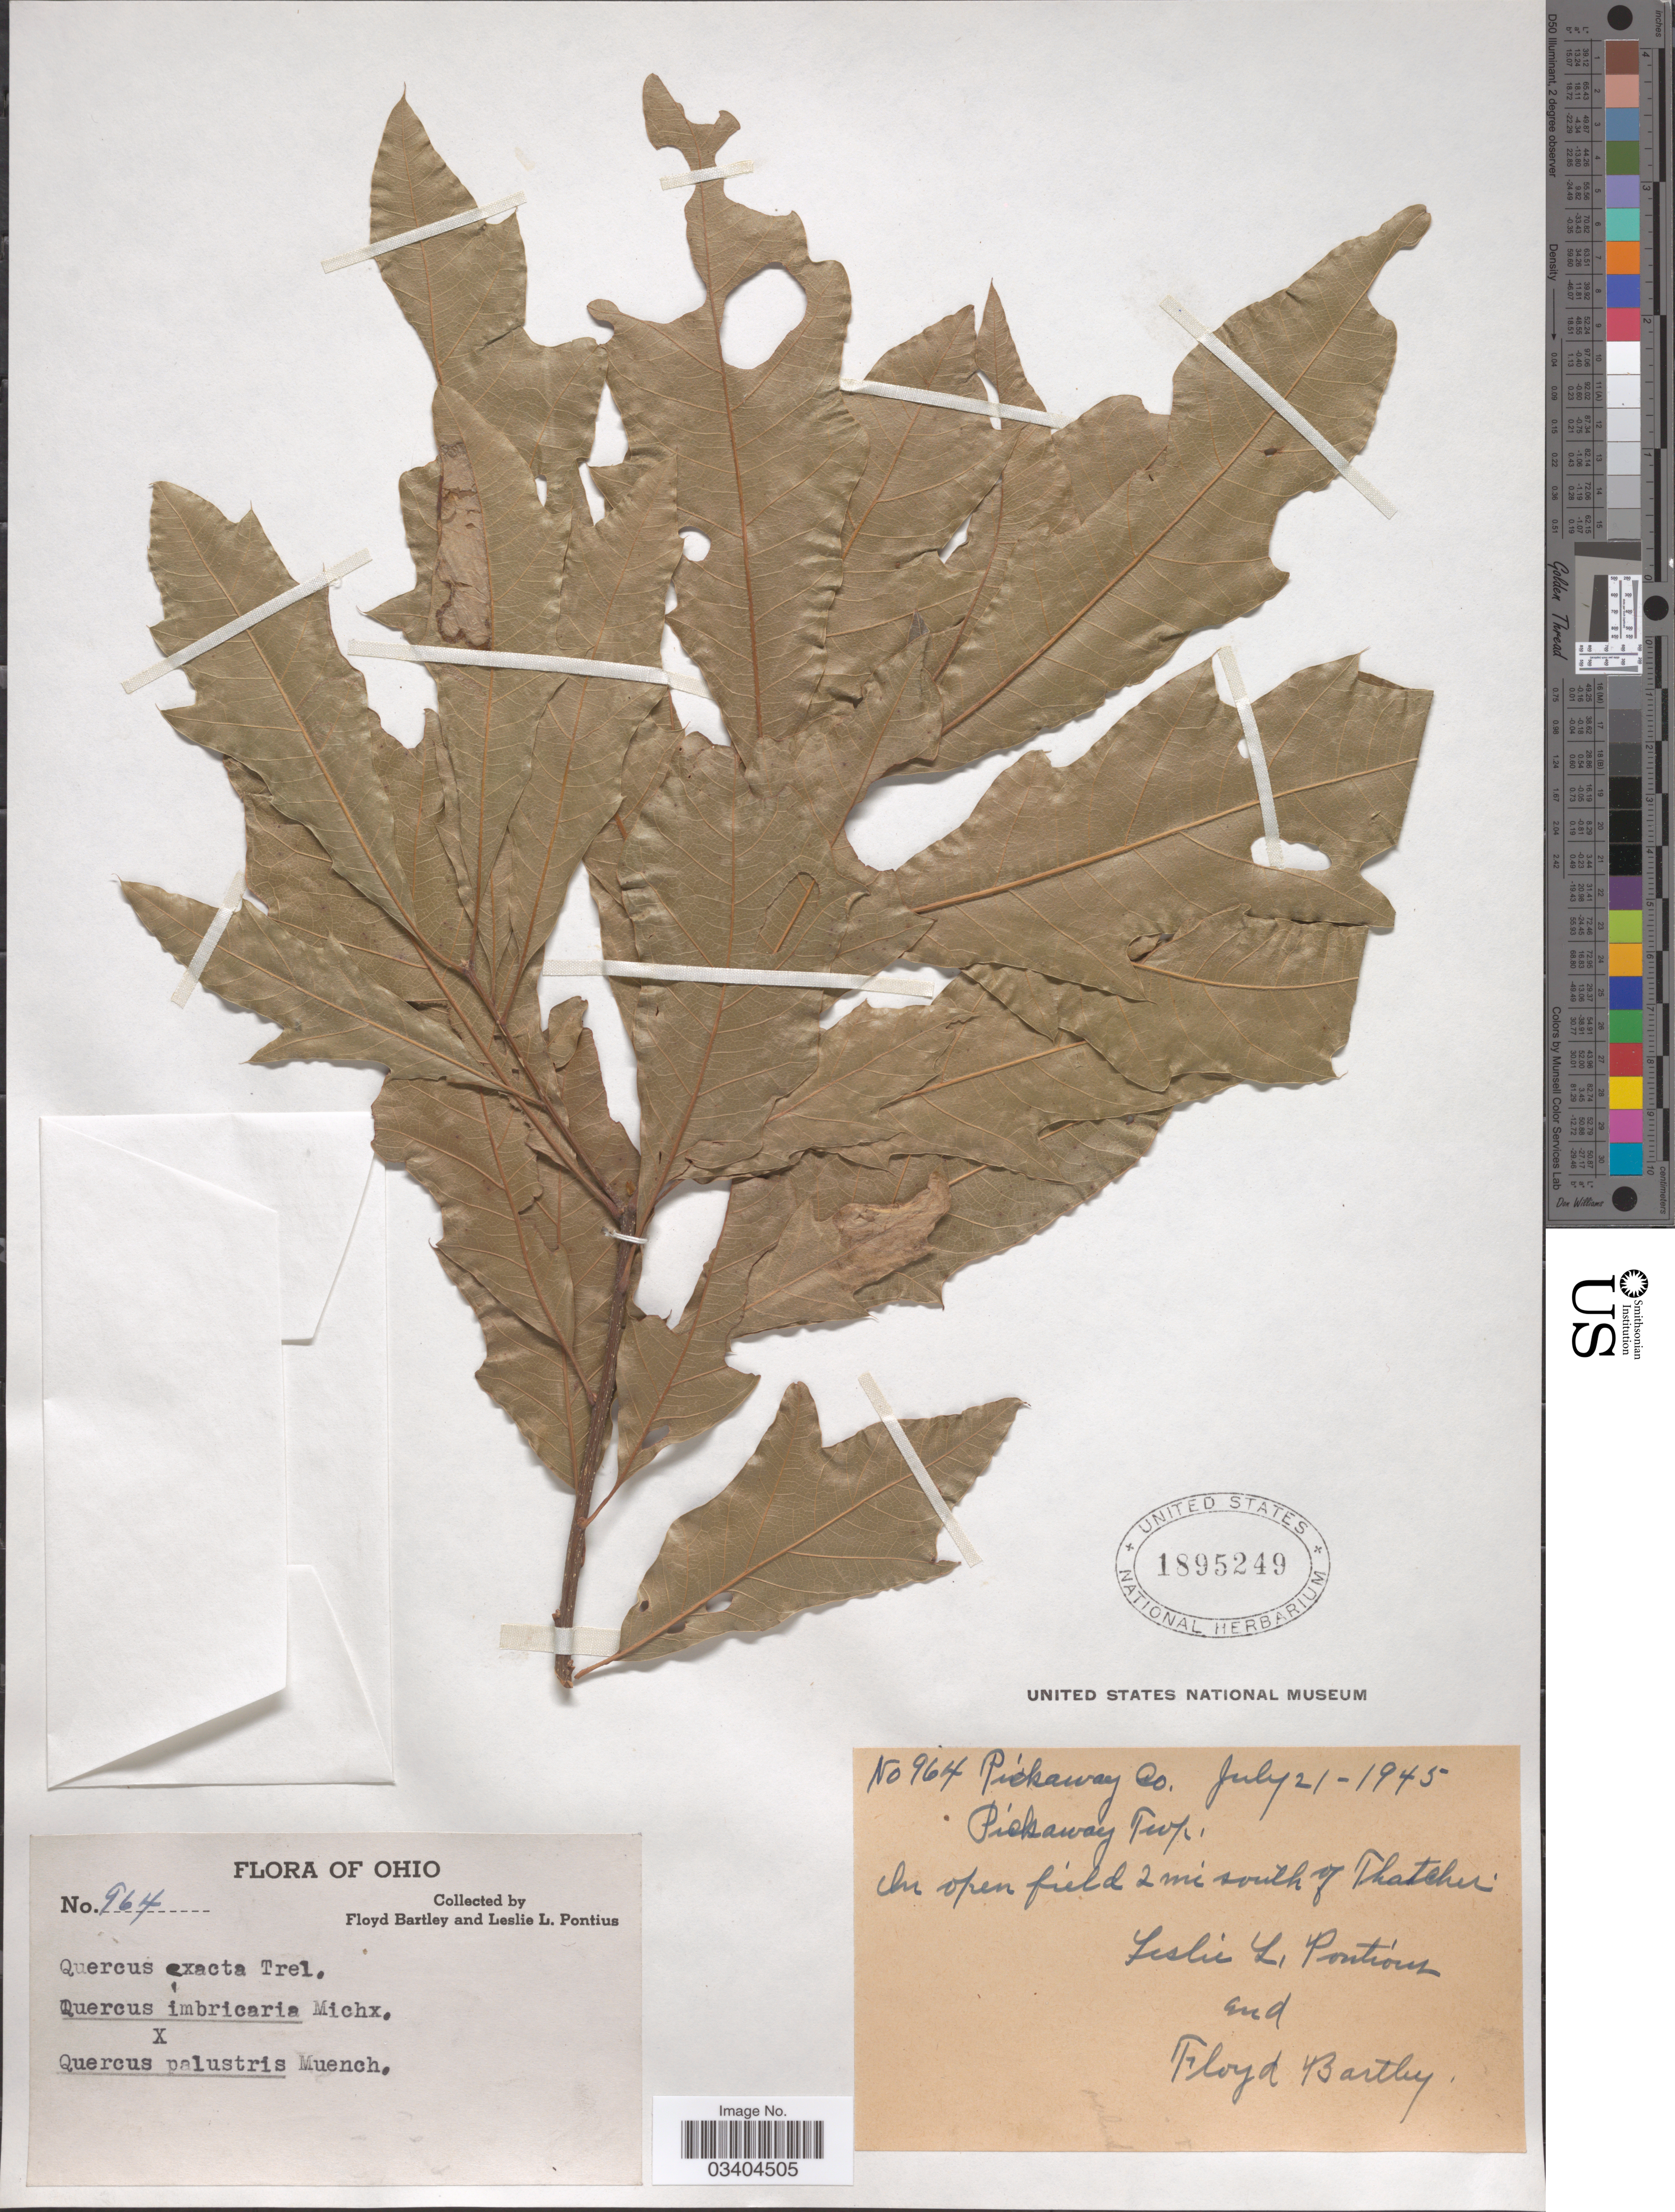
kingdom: Plantae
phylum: Tracheophyta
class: Magnoliopsida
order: Fagales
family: Fagaceae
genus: Quercus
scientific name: Quercus x exacta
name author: Trel.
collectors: L. Pontius & F. Bartley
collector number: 964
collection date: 1945-07-21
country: United States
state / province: Ohio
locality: Pickaway Co. Pickaway Twp. In open field 2 mi south of Thatcher.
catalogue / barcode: US 1895249